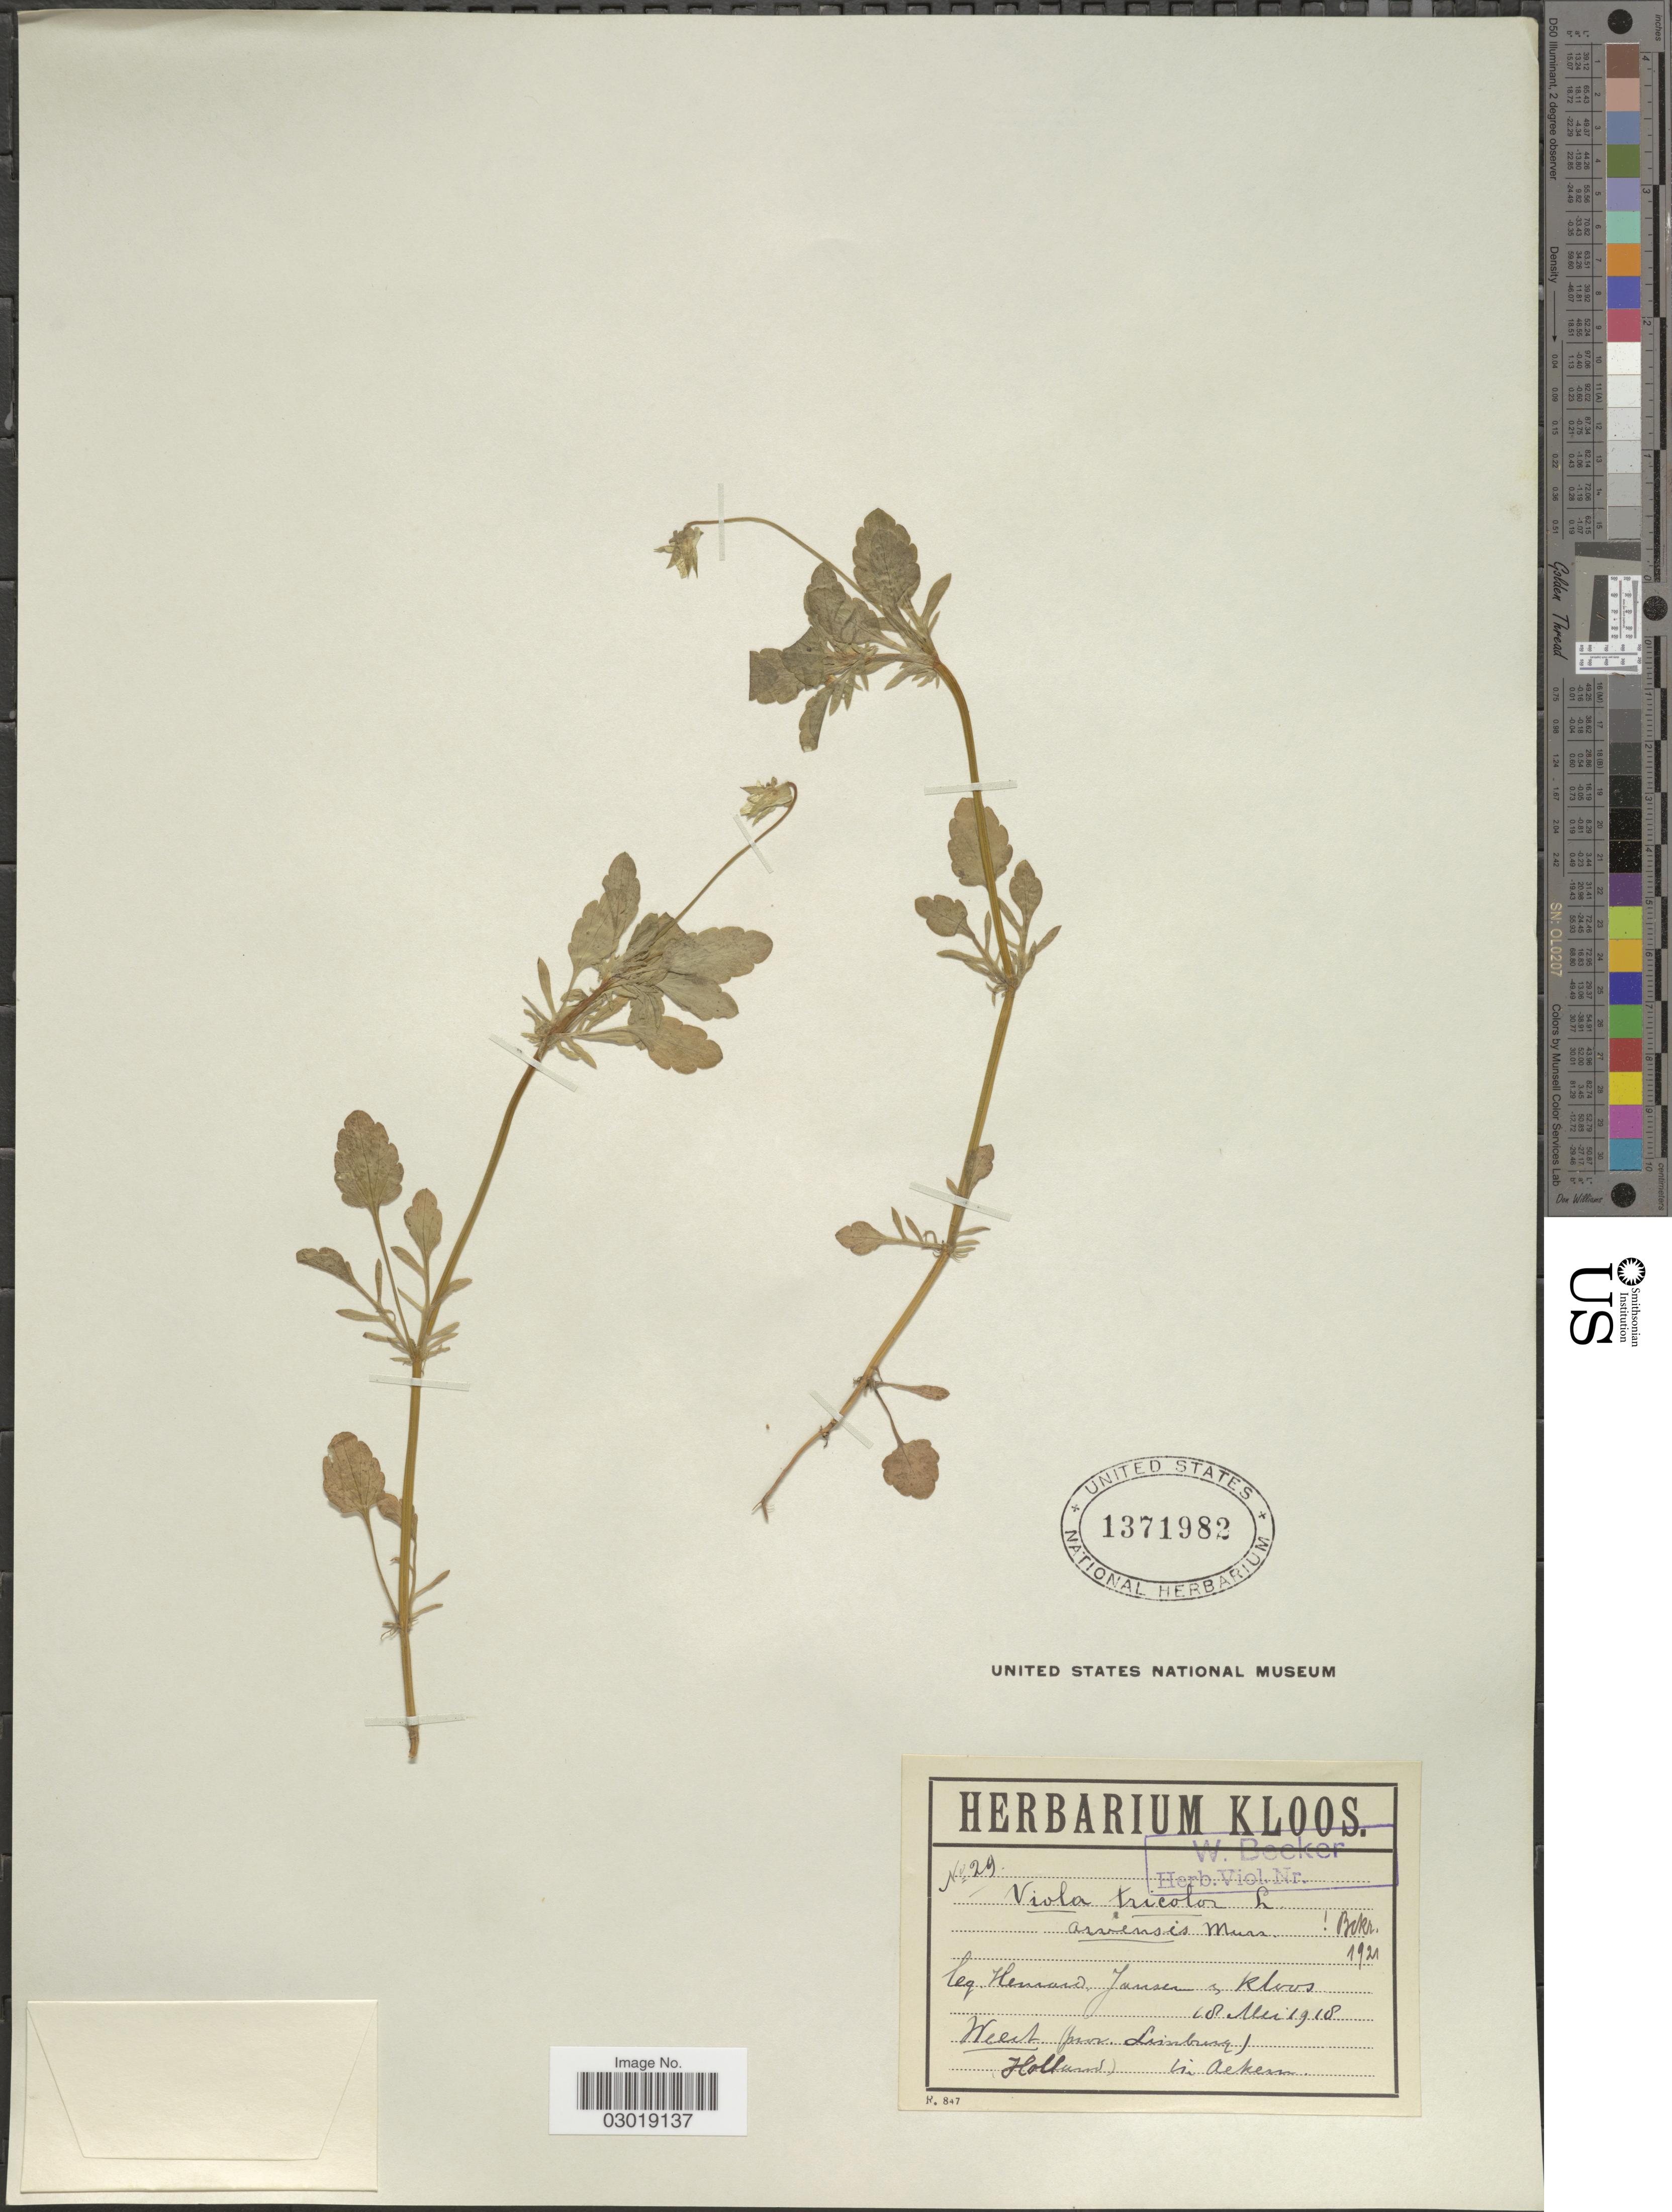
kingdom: Plantae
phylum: Tracheophyta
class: Magnoliopsida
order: Malpighiales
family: Violaceae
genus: Viola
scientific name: Viola tricolor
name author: L.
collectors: H. Kloos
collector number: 29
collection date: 1918-05-18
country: Netherlands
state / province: Limburg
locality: Weert (prov. Limburg) (Holland) in Ackern.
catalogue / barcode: US 1371982